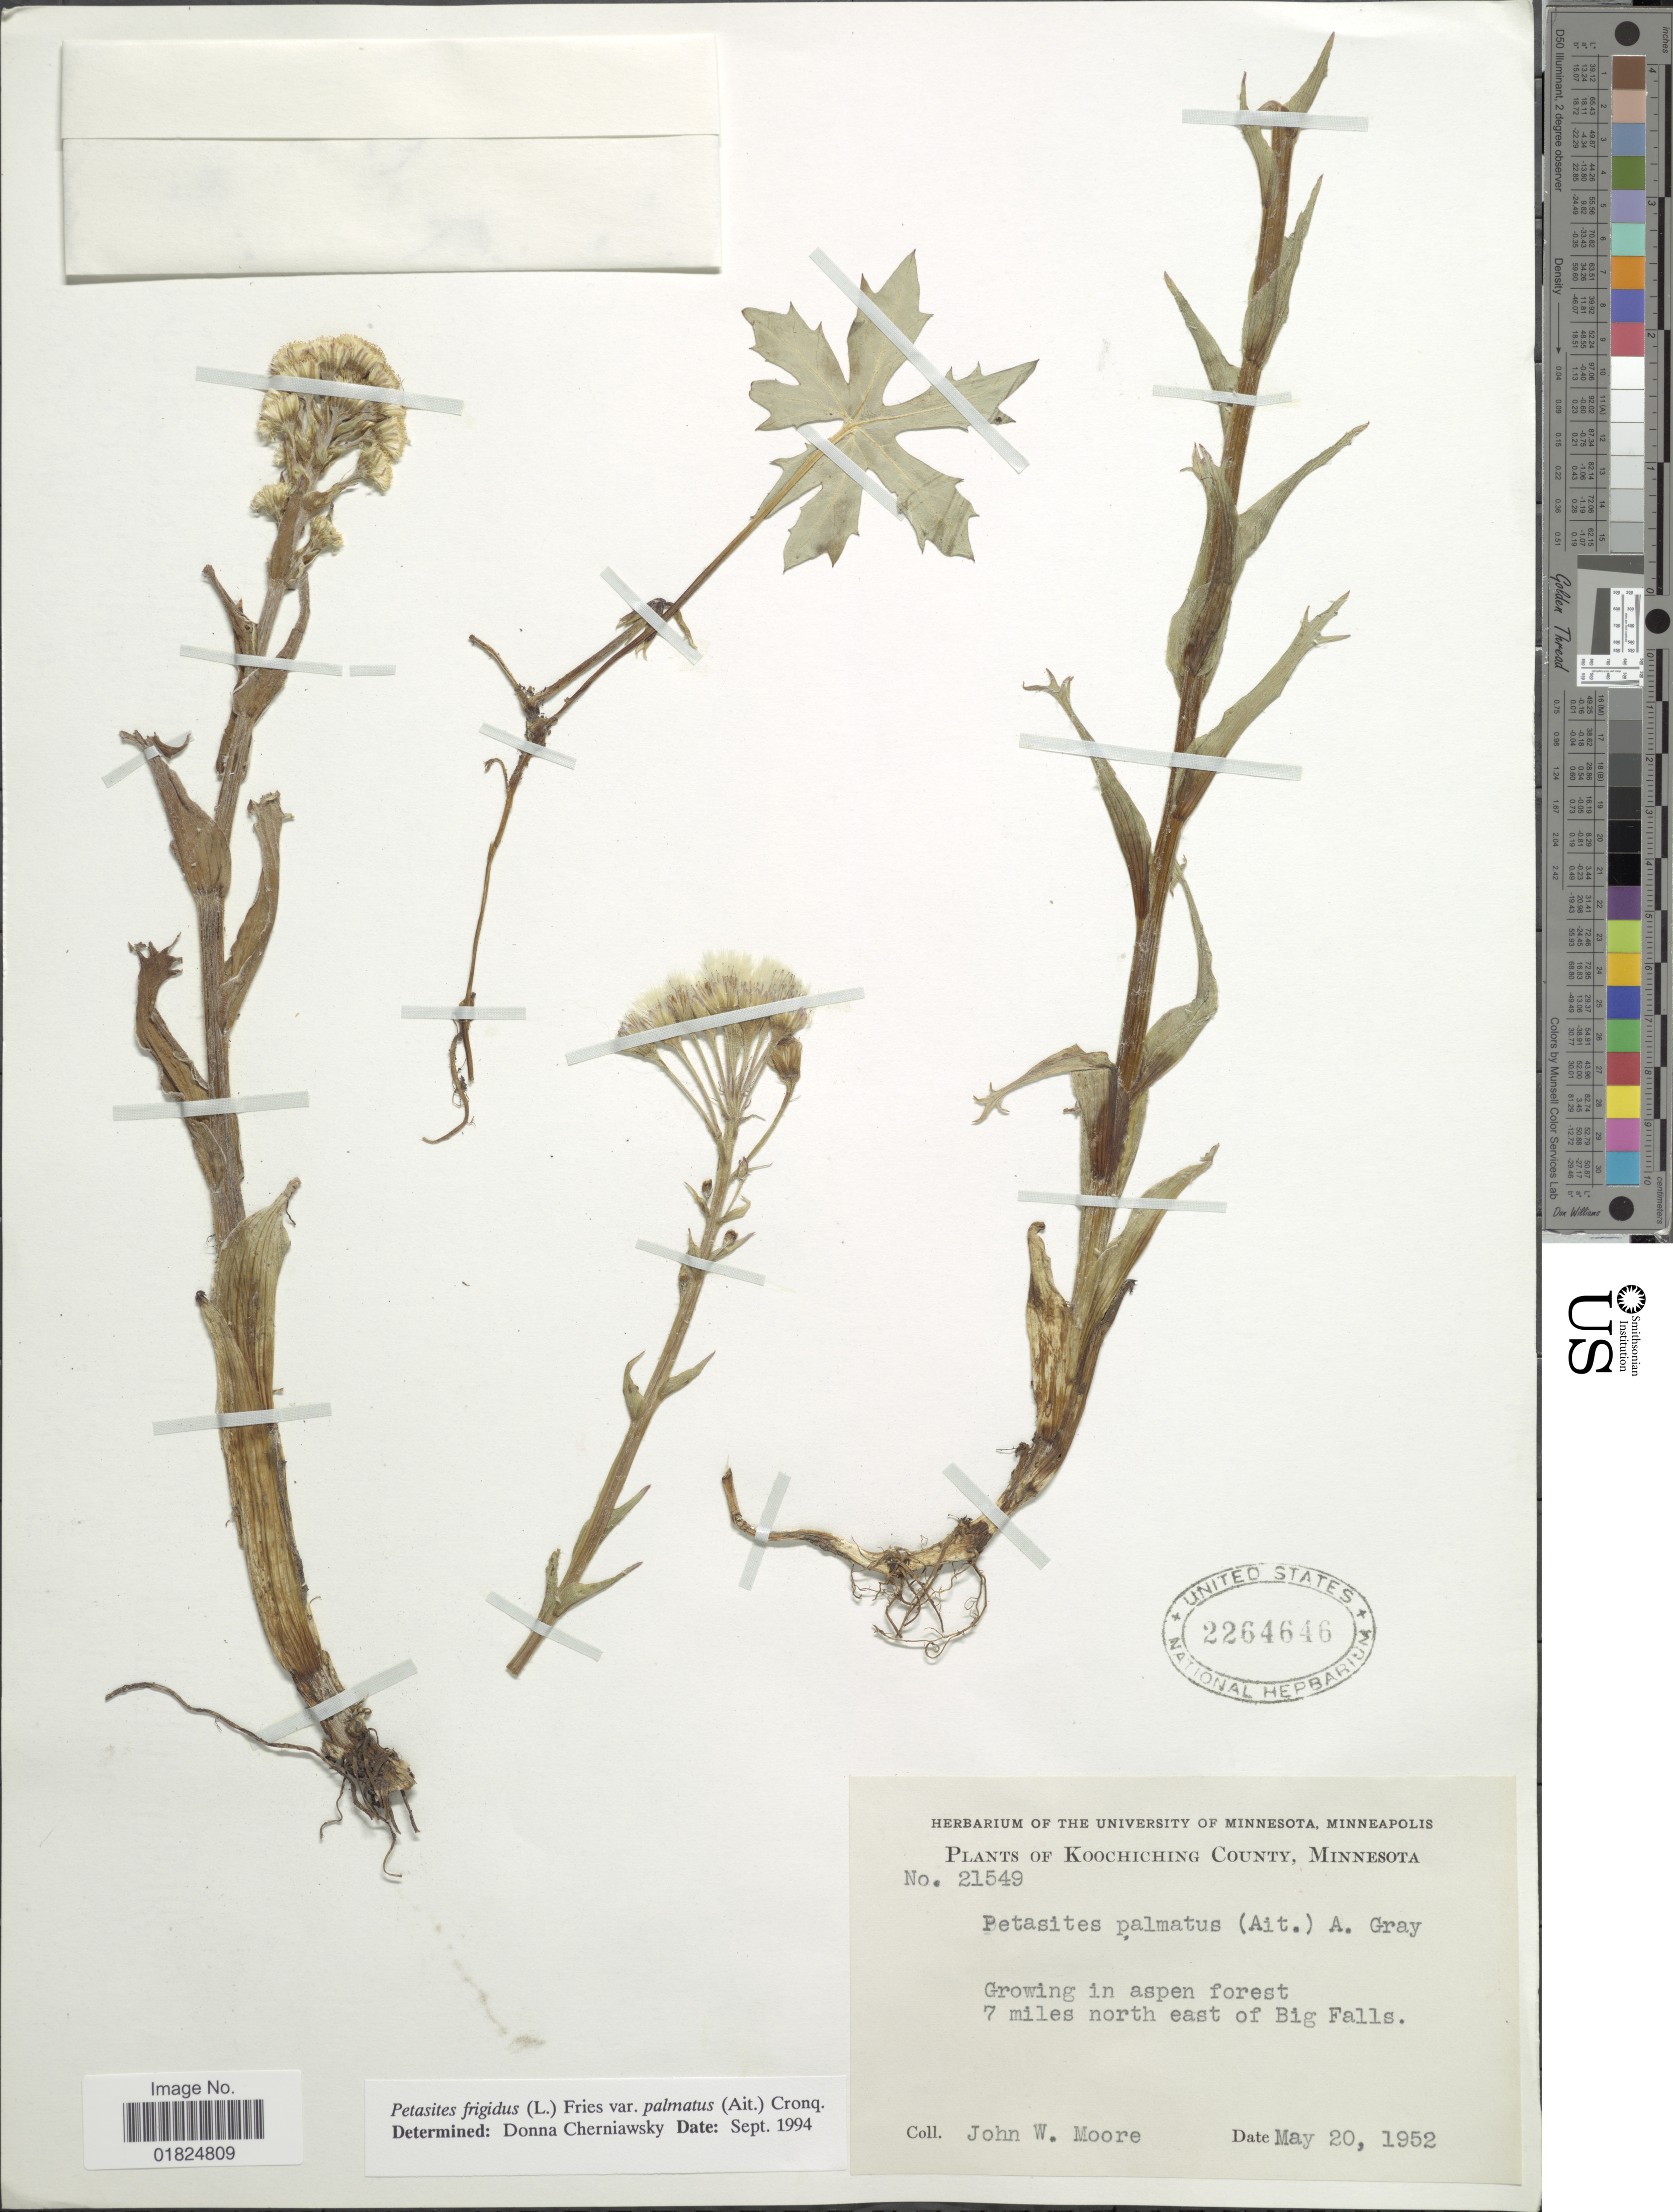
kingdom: Plantae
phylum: Tracheophyta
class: Magnoliopsida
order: Asterales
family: Asteraceae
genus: Petasites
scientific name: Petasites frigidus var. palmatus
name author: (Aiton) Cody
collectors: J. Moore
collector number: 21549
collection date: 1952-05-20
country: United States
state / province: Minnesota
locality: Koochiching County, Minnesota. 7 miles north east of Big Falls.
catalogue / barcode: US 2264646